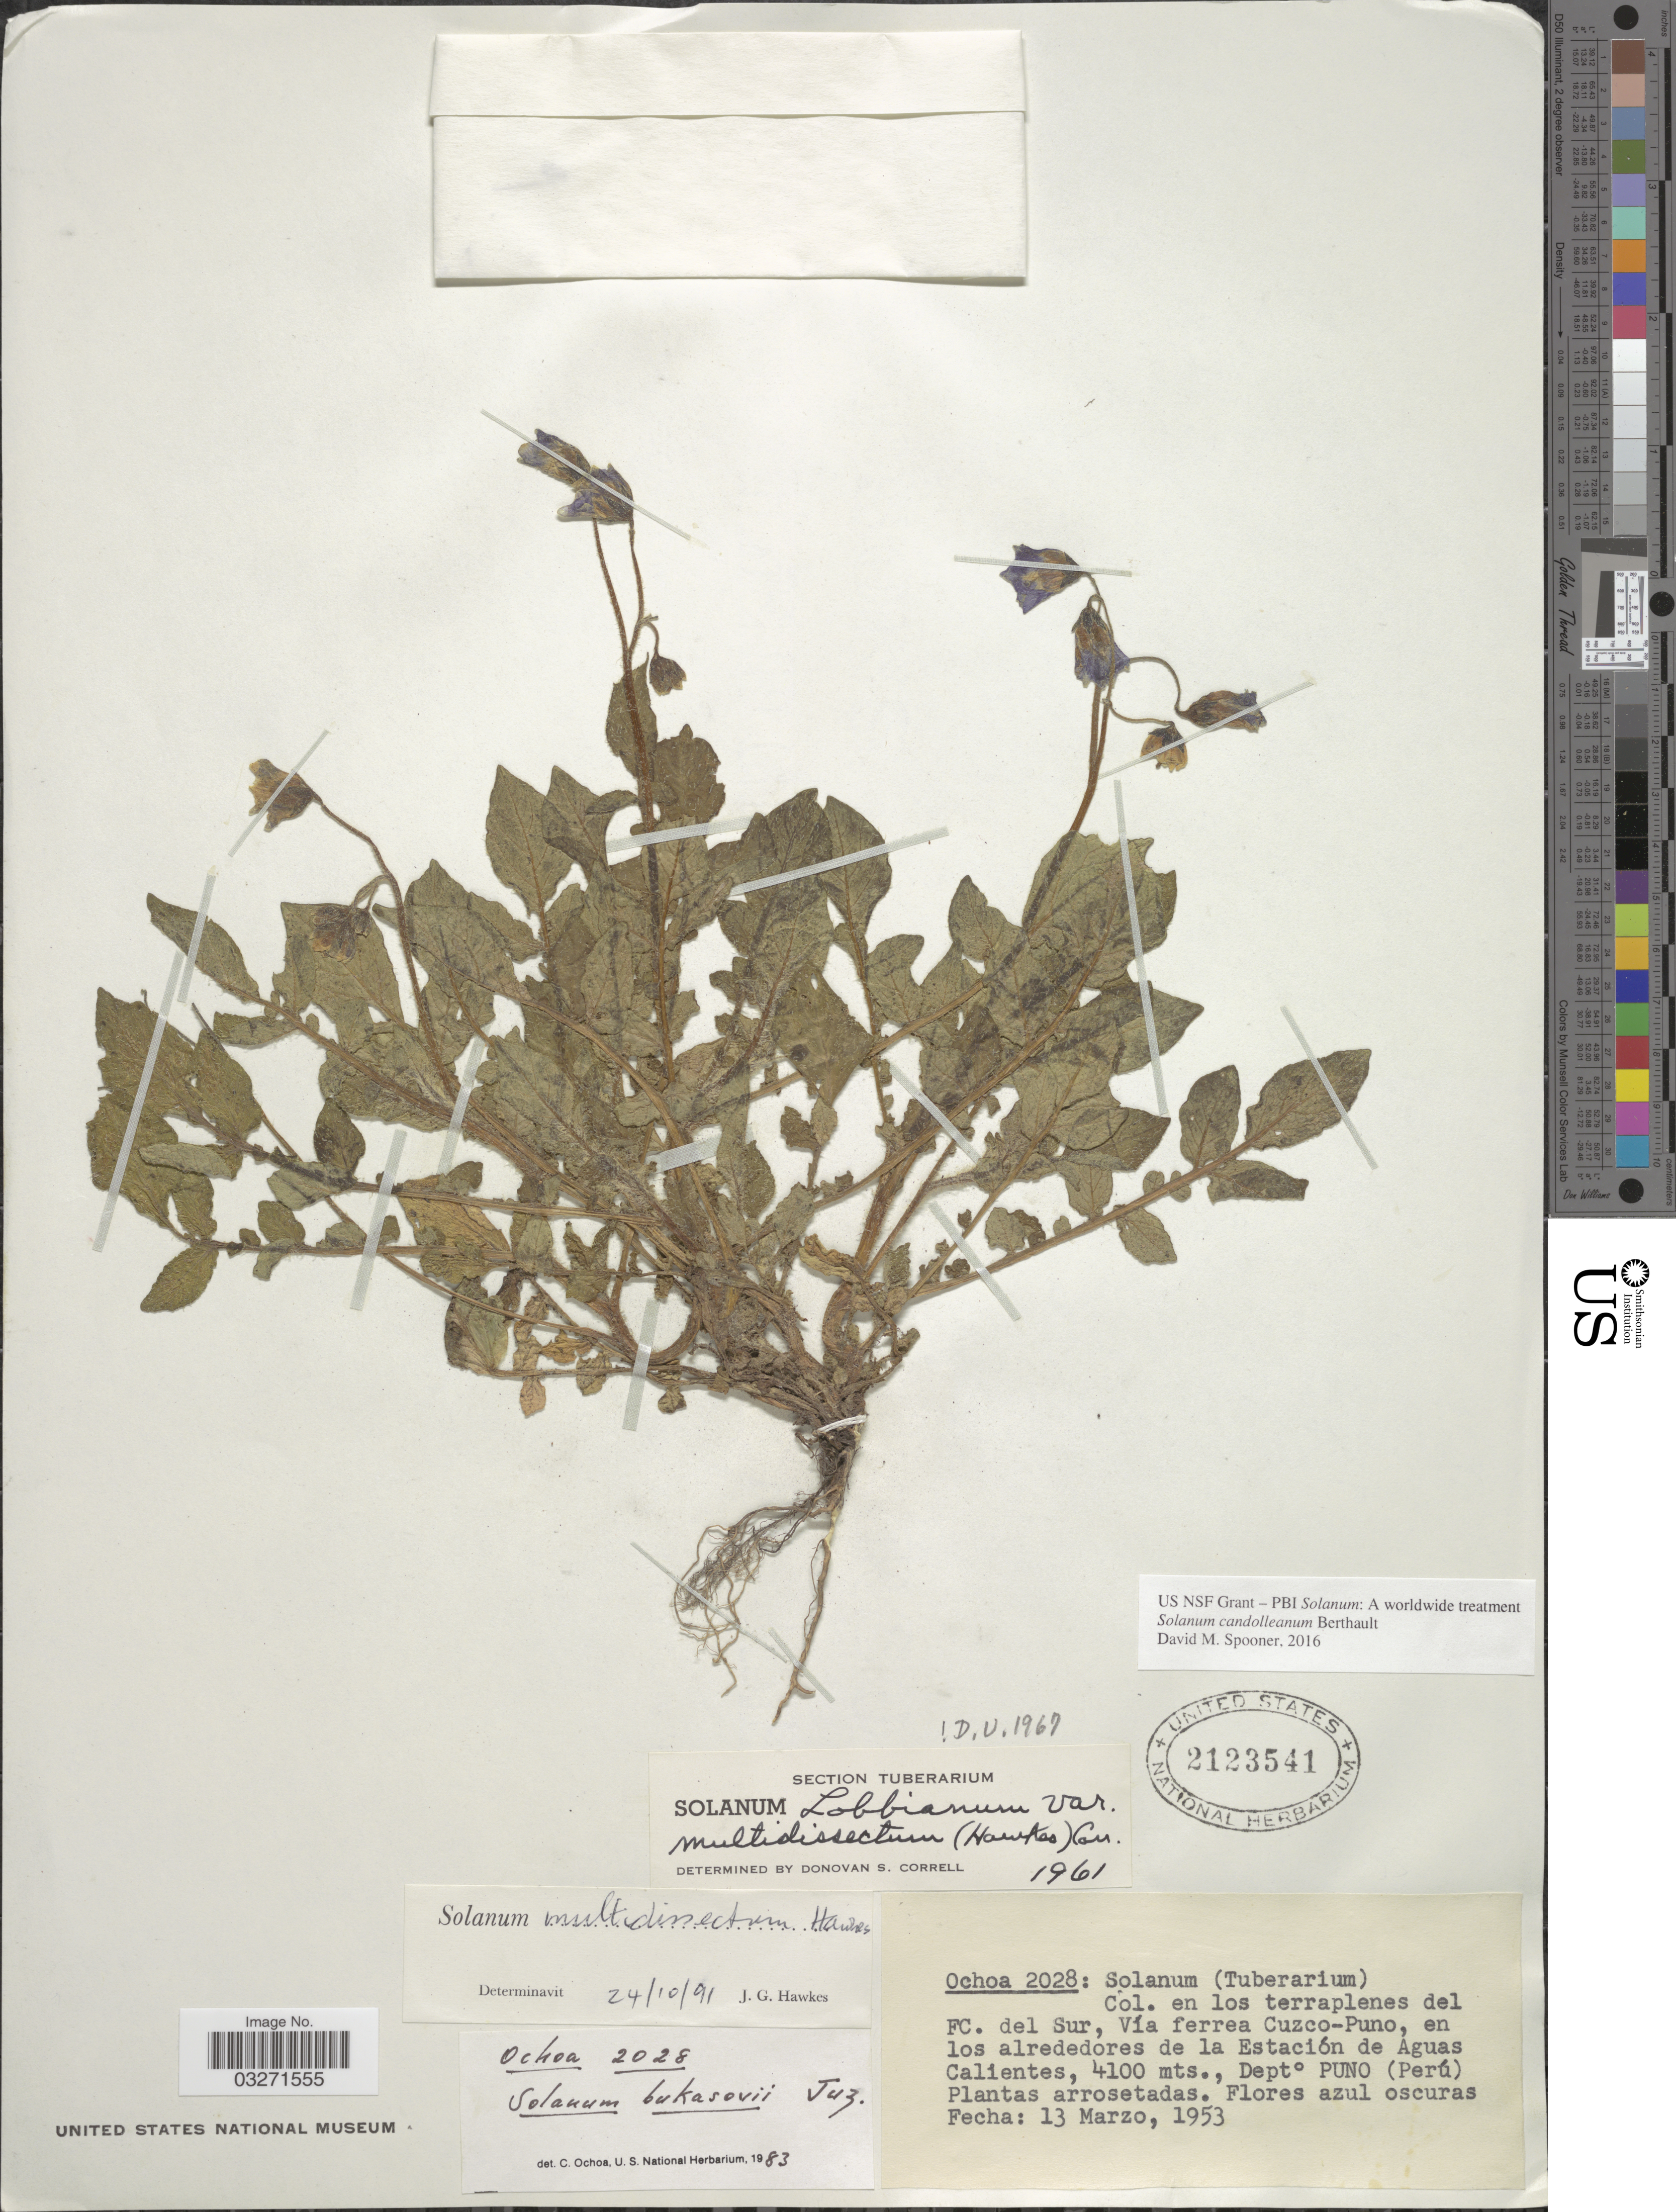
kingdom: Plantae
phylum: Tracheophyta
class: Magnoliopsida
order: Solanales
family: Solanaceae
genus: Solanum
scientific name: Solanum candolleanum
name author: Berthault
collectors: -. Ochoa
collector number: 2028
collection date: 1953-03-13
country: Peru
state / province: Puno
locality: En los terraplenes del FC. del Sur, Vía ferrea Cuzco-Puno, en los alrededores de la Estación de Aguas Calientes. Dpto Puno.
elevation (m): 4100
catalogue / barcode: US 2123541